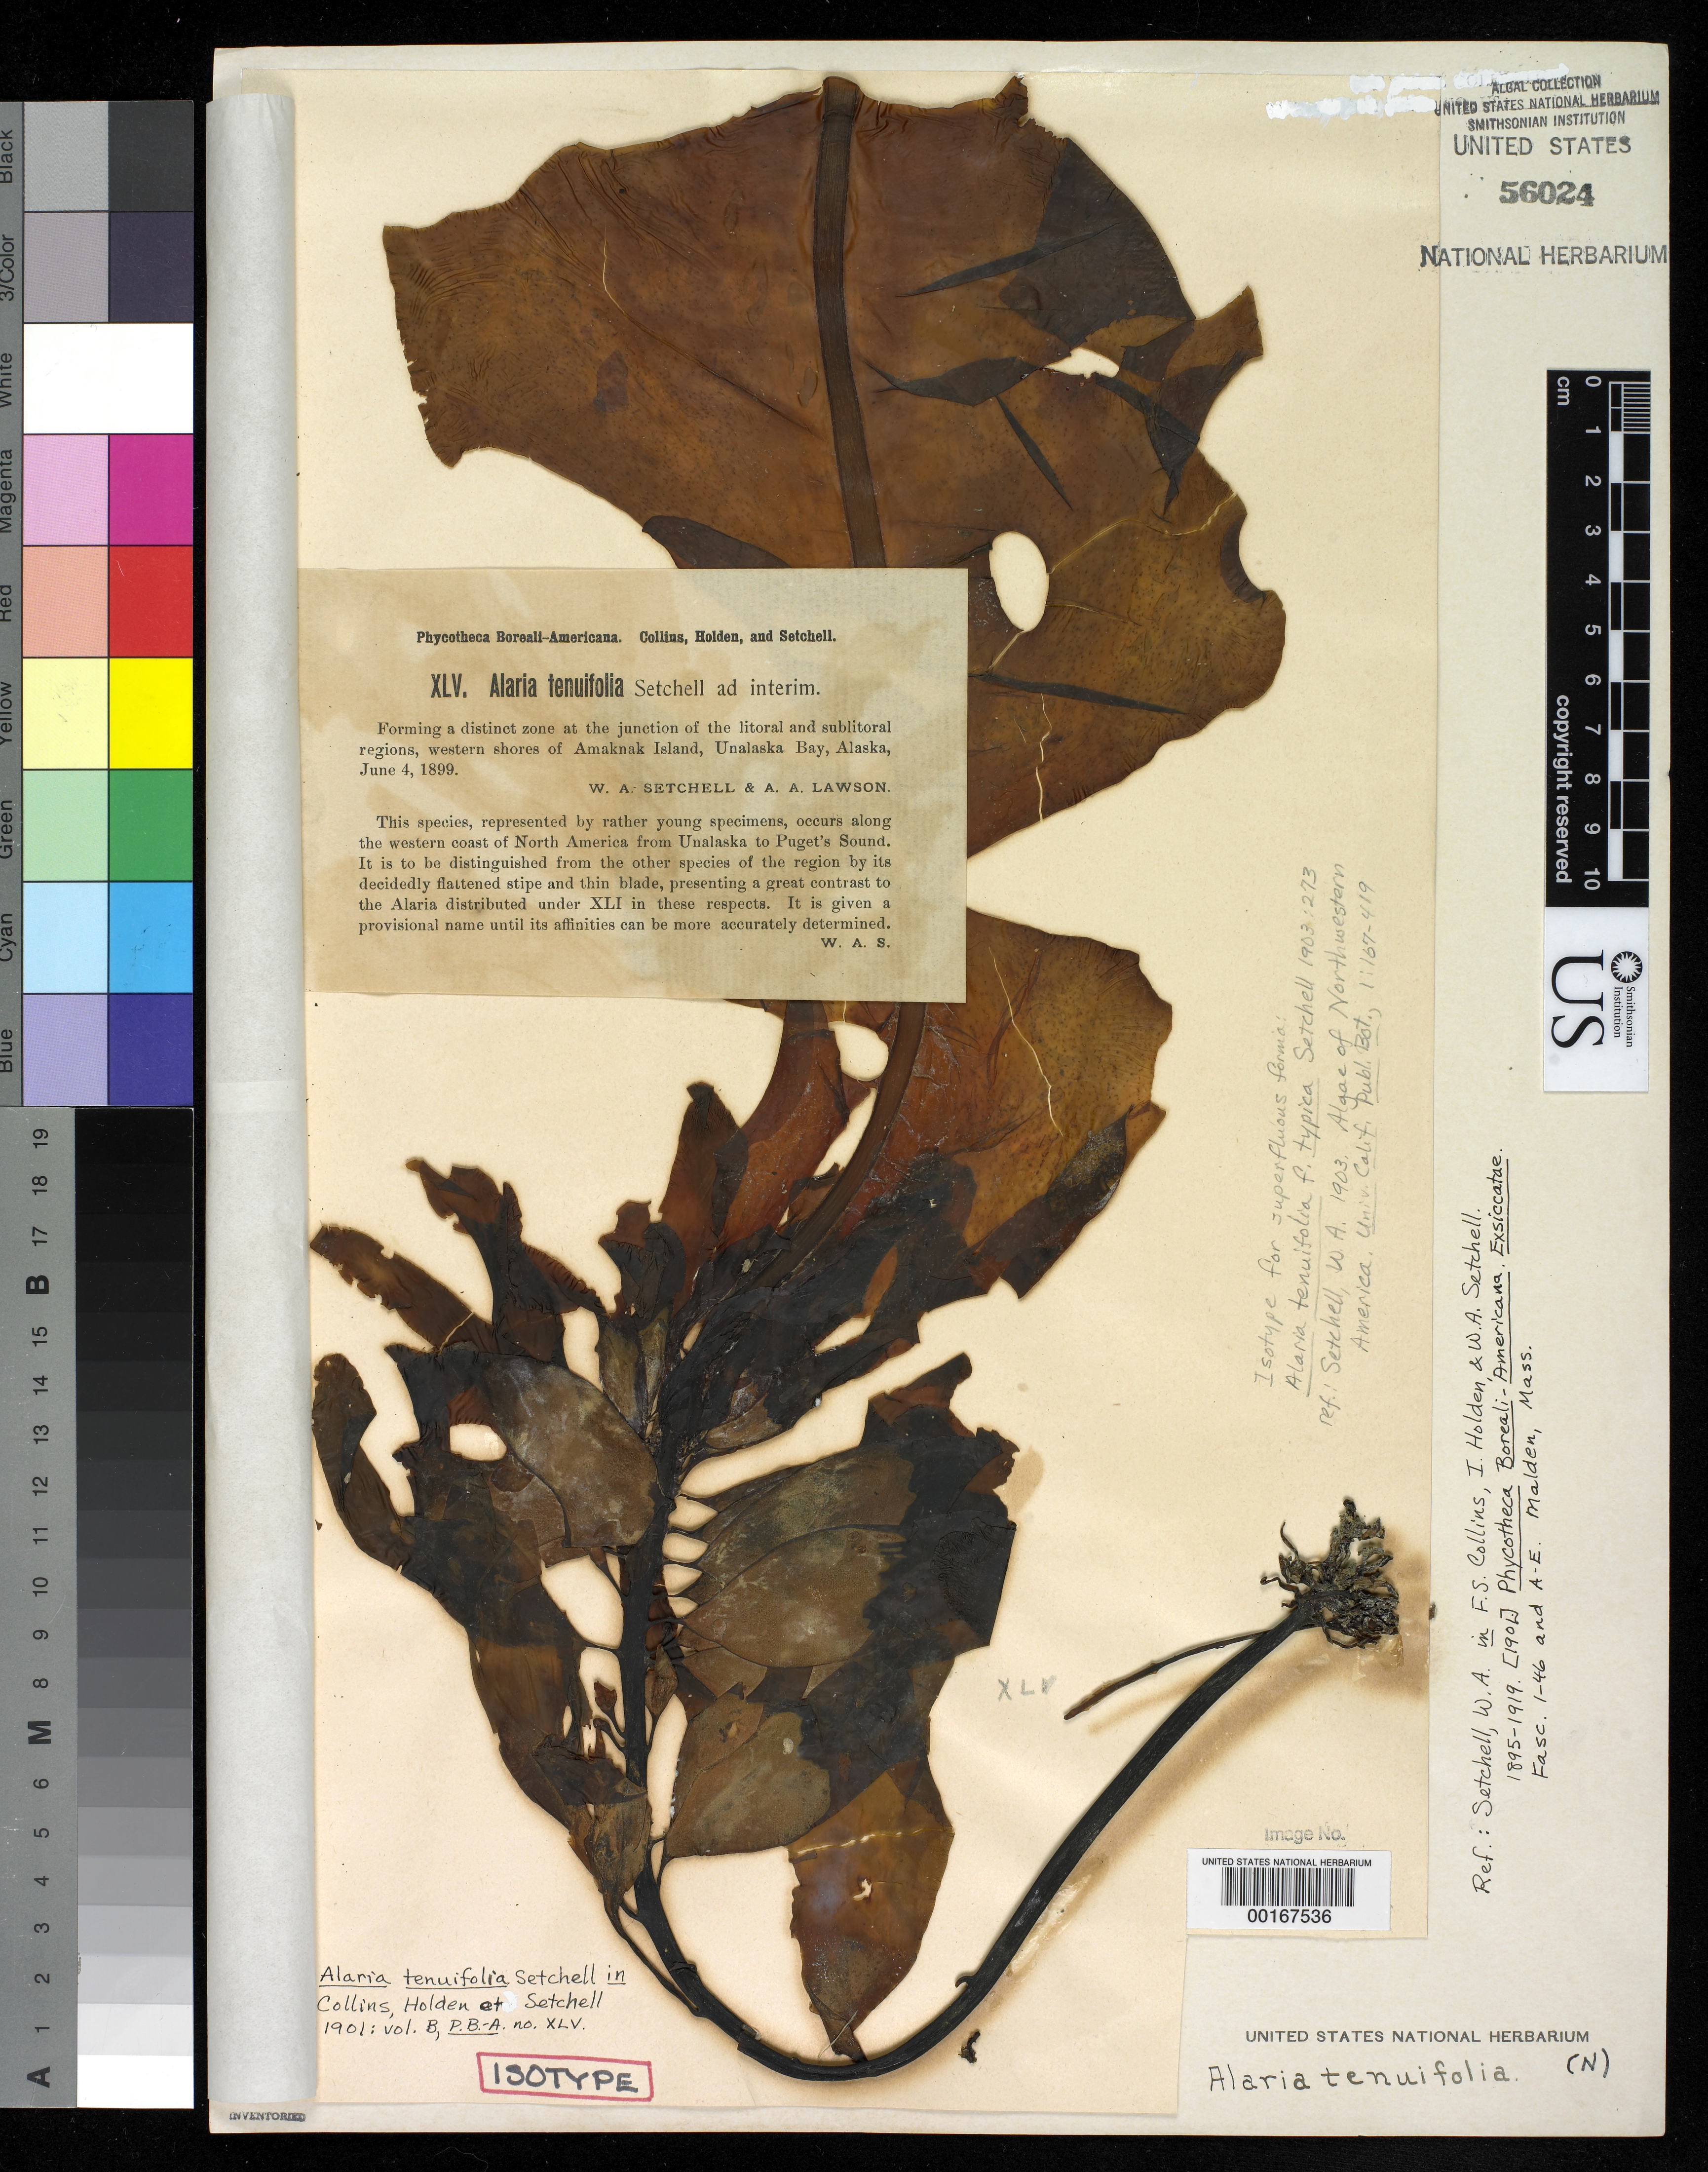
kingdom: Chromista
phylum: Ochrophyta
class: Phaeophyceae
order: Laminariales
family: Alariaceae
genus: Alaria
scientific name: Alaria tenuifolia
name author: Setch. in Collins et al.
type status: Isotype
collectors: W. Setchell & A. A. Lawson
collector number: PB-A XLV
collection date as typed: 04 Jun 1899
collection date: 1899-06-04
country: United States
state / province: Alaska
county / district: Aleutian Islands Division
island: Unalaska Island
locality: Amaknak Island, Unalaska Bay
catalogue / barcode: US 56024